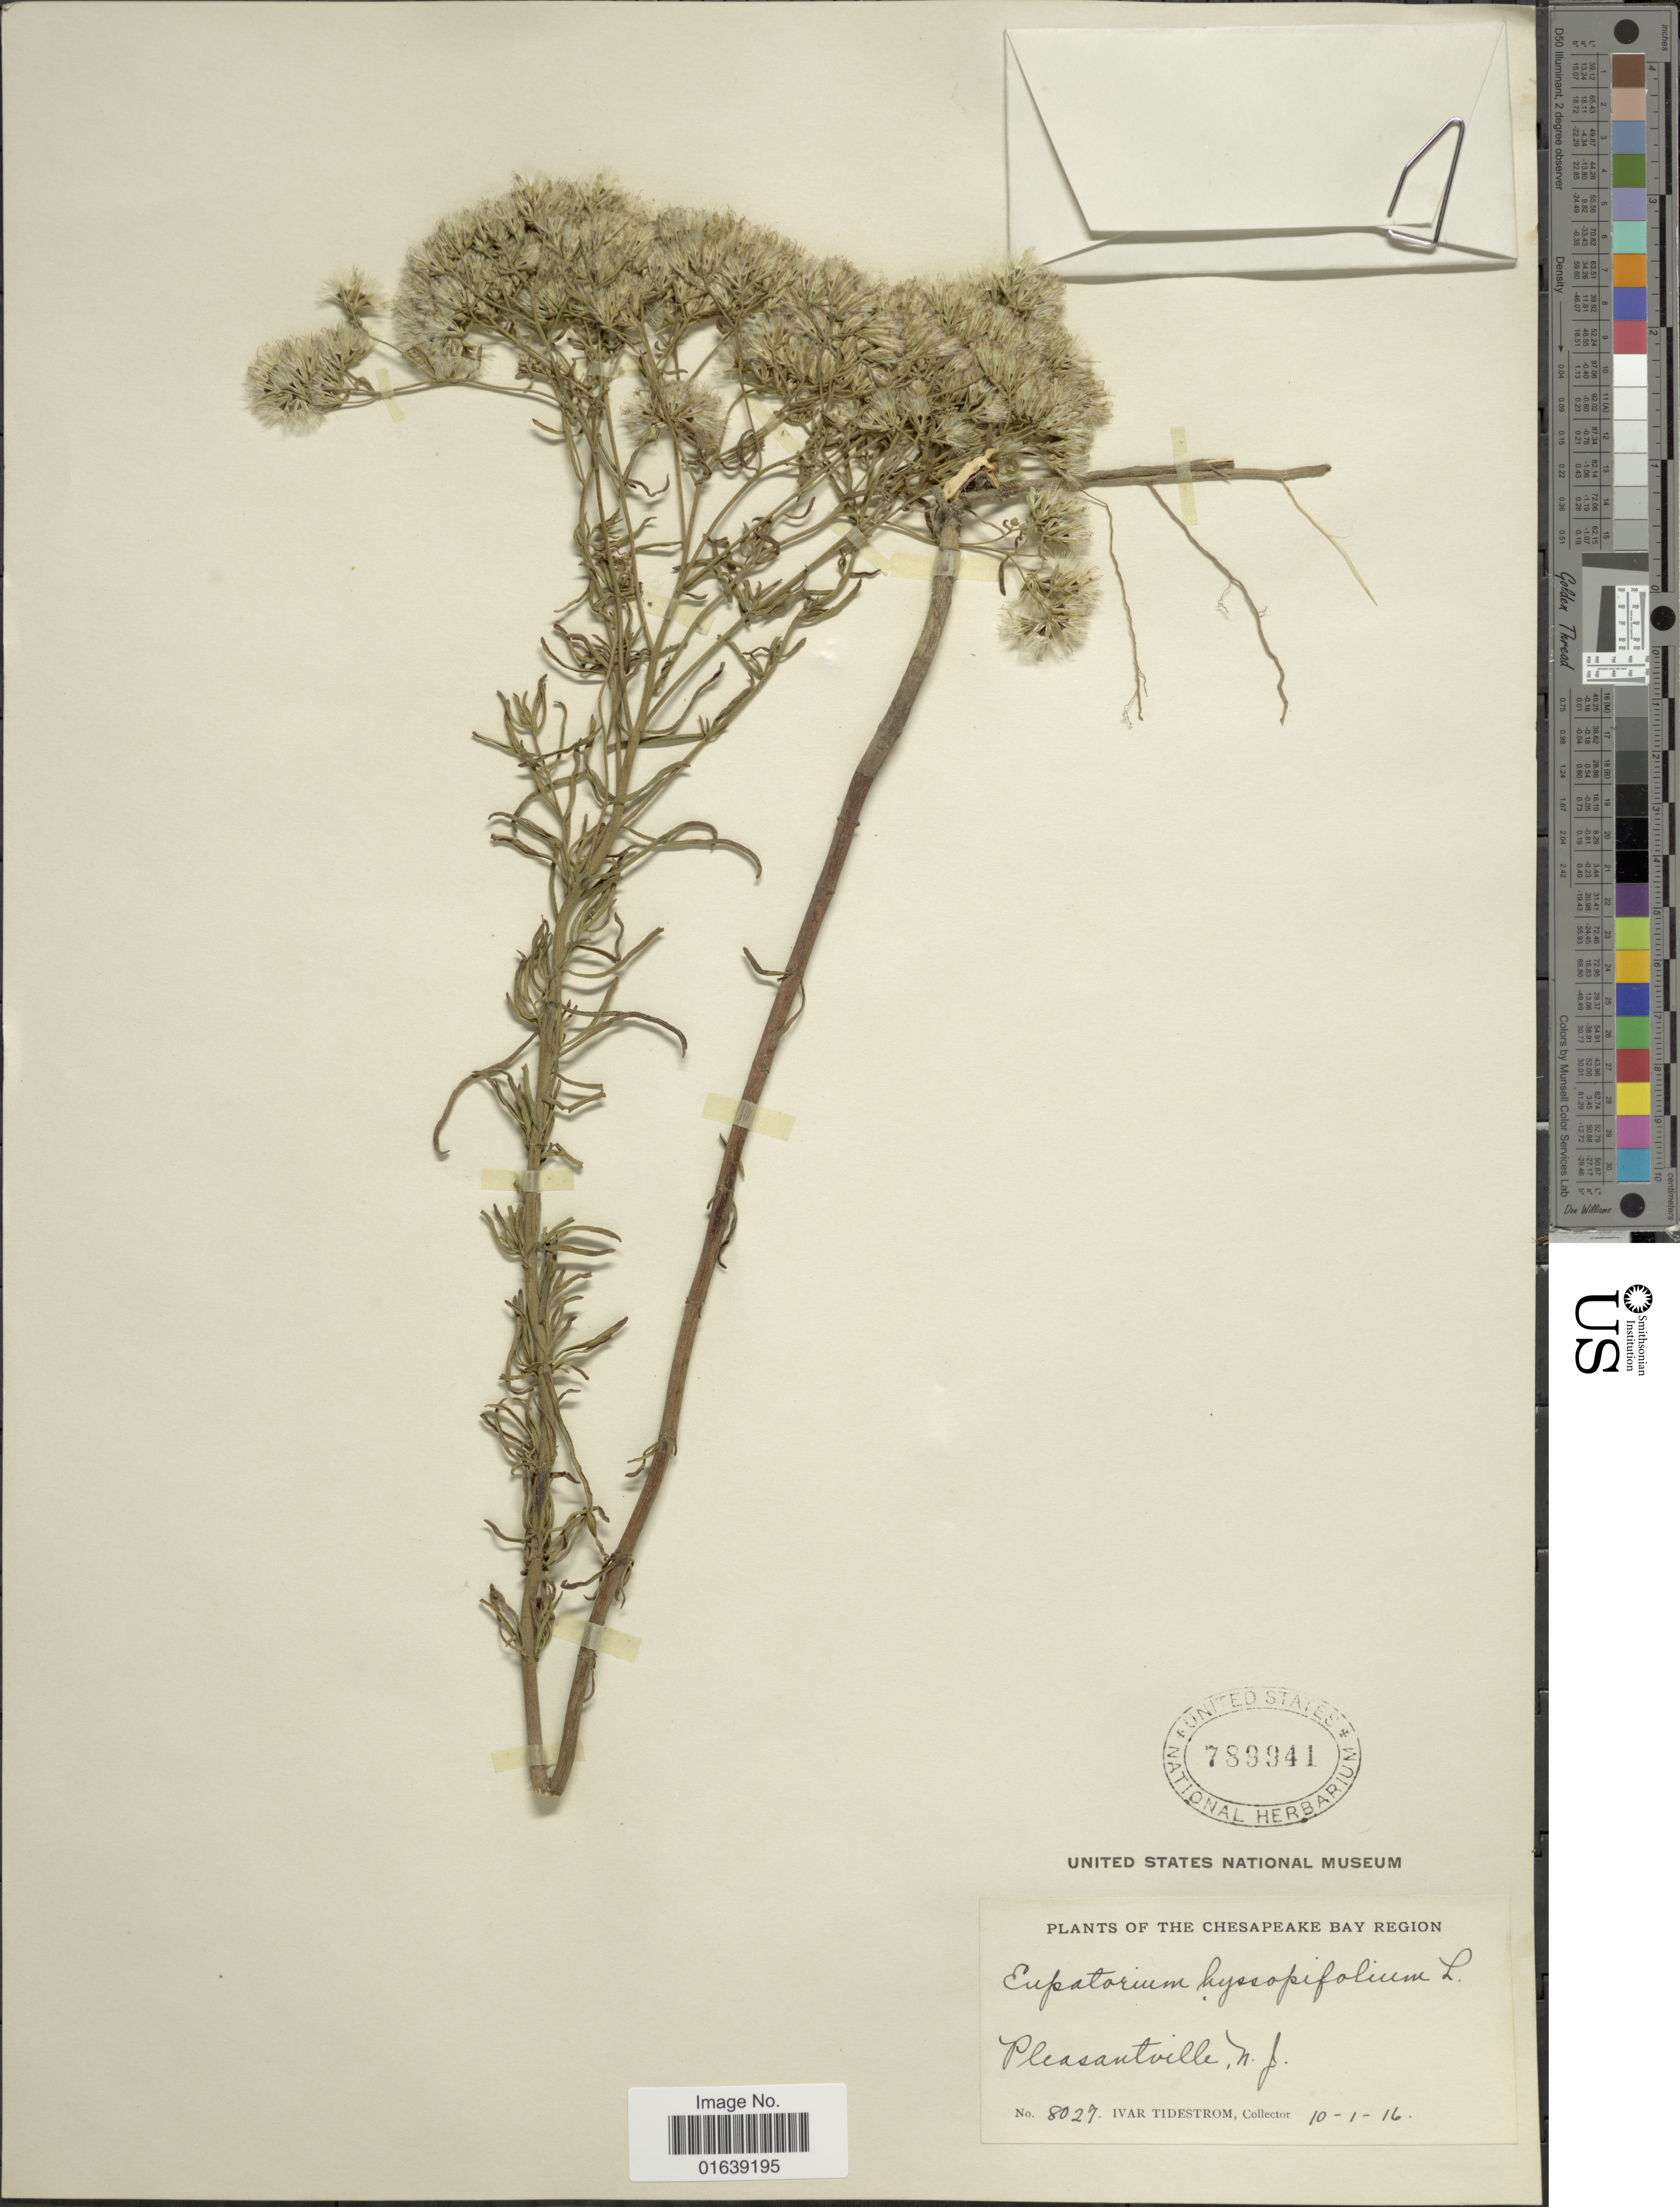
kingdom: Plantae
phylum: Tracheophyta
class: Magnoliopsida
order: Asterales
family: Asteraceae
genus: Eupatorium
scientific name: Eupatorium hyssopifolium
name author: L.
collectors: I. F. Tidestrom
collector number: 8027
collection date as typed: Transcribed d/m/y: 1/10/16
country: United States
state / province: New Jersey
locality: Pleasantville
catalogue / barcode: US 789941